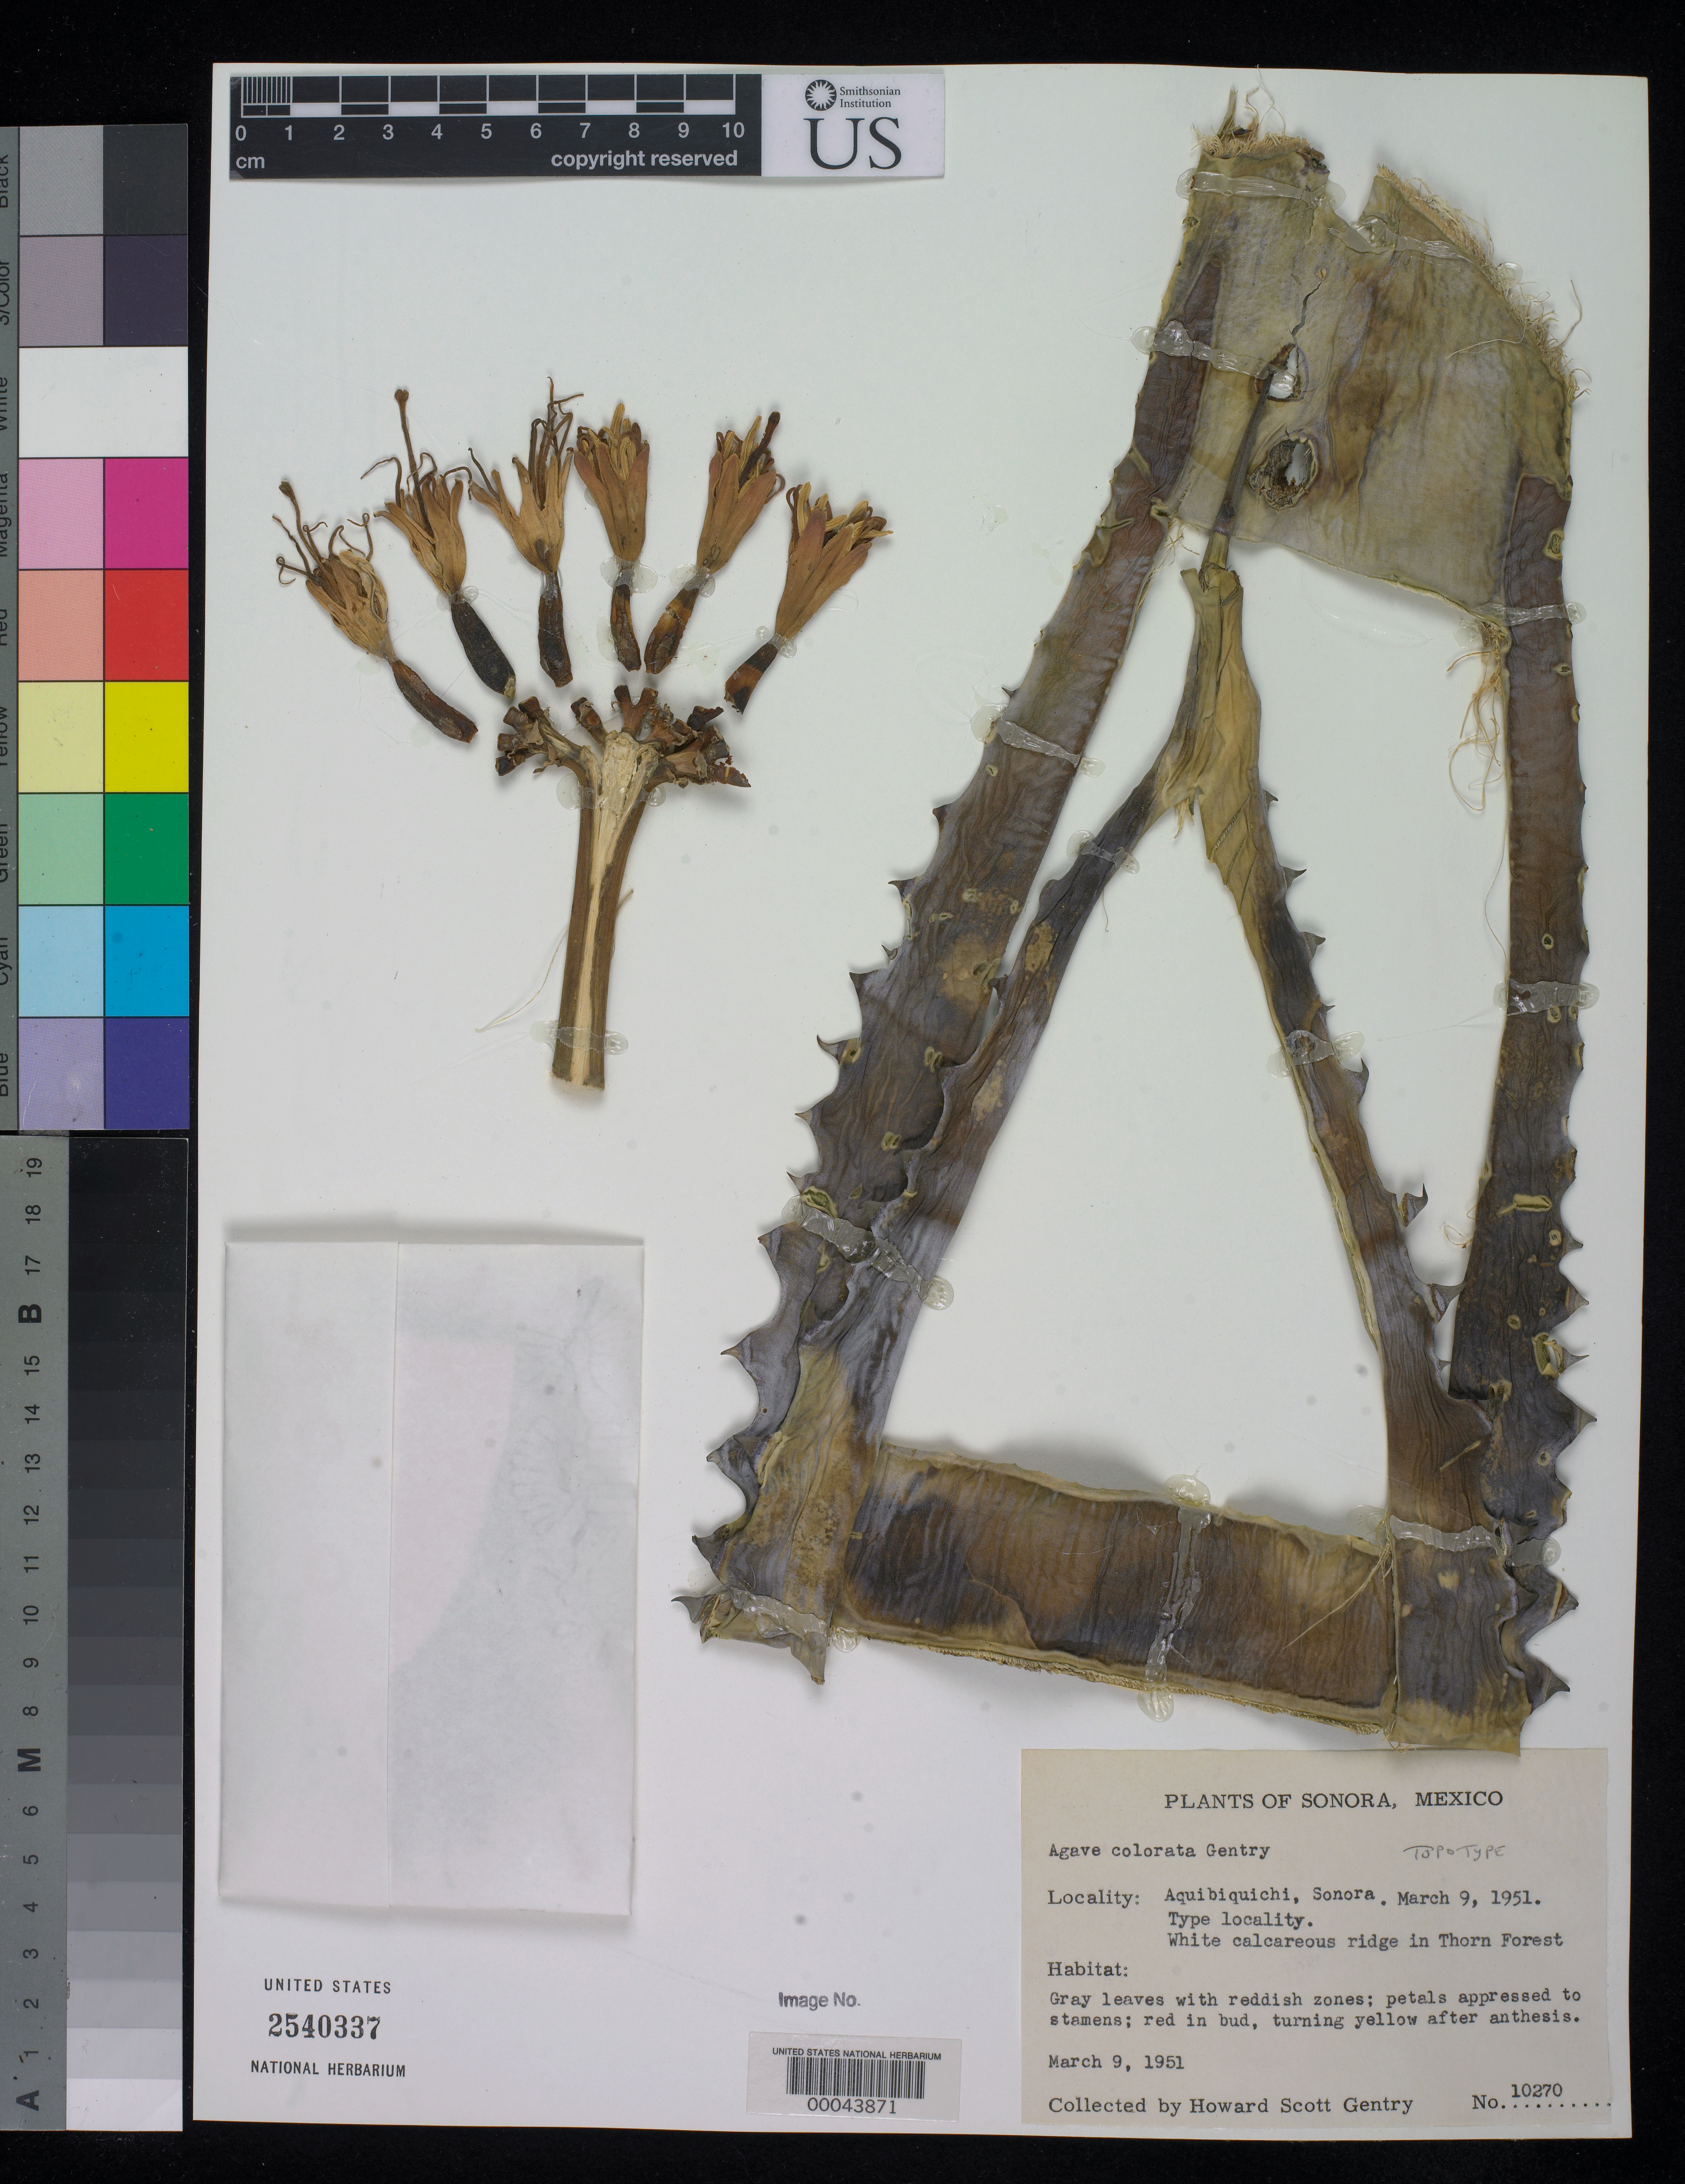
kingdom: Plantae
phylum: Tracheophyta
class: Liliopsida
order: Asparagales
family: Asparagaceae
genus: Agave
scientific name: Agave colorata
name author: Gentry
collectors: H. S. Gentry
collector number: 10270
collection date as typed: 09 Mar 1951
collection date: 1951-03-09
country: Mexico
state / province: Sonora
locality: Aquibiquichi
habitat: White calcareous ridge in thorn forest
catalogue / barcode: US 2540337